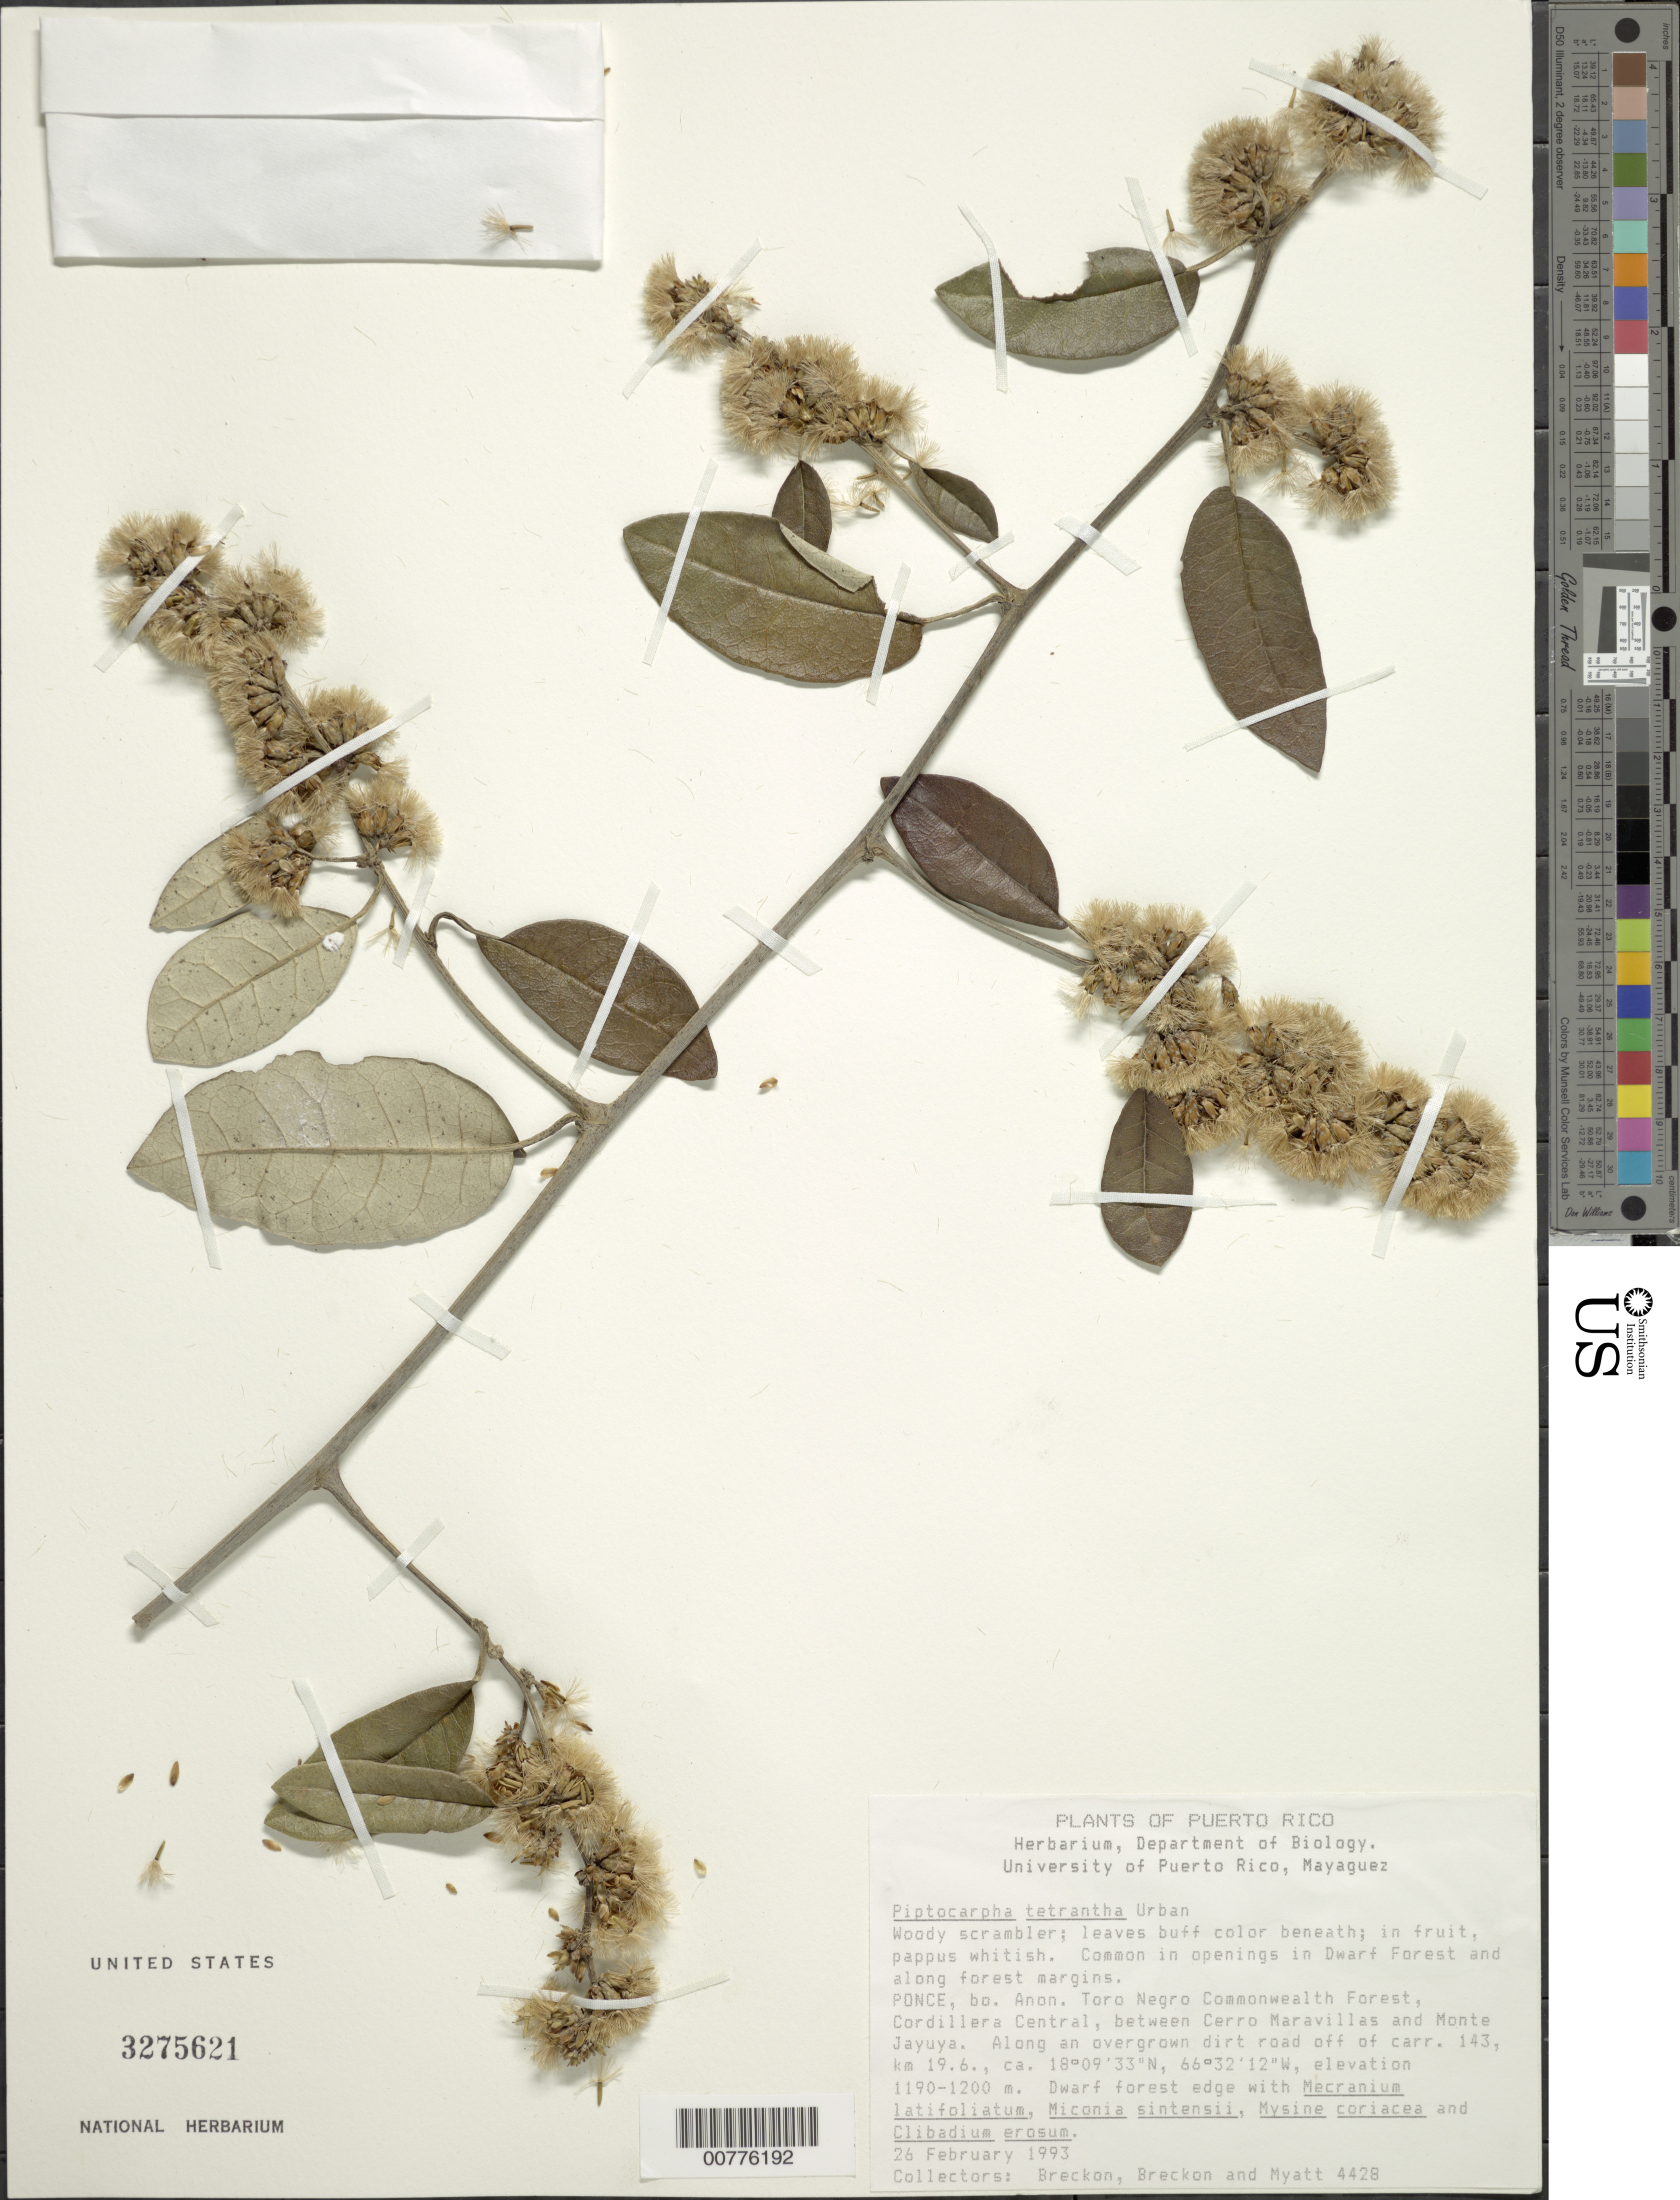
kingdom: Plantae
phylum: Tracheophyta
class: Magnoliopsida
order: Asterales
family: Asteraceae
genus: Piptocarpha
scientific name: Piptocarpha tetrantha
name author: Urb.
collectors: G. J. Breckon, G. J. Breckon & -. Myatt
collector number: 4428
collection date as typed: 26 Feb 1993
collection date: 1993-02-26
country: Puerto Rico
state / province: Ponce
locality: Bo. Anon. Toro Negro Commonwealth Forest, Cordillera Central, between Cerro Maravilla and Monte Jayuya. Along an overgrown dirt road off of carr. 143, Km 19.6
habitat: Common in openings in dwarf forest and along forest margins. With Mecranium latifoliatum, Miconia sintensii, Myrsine coriacea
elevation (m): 1190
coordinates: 18.15916667, -66.53666667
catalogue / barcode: US 3275621